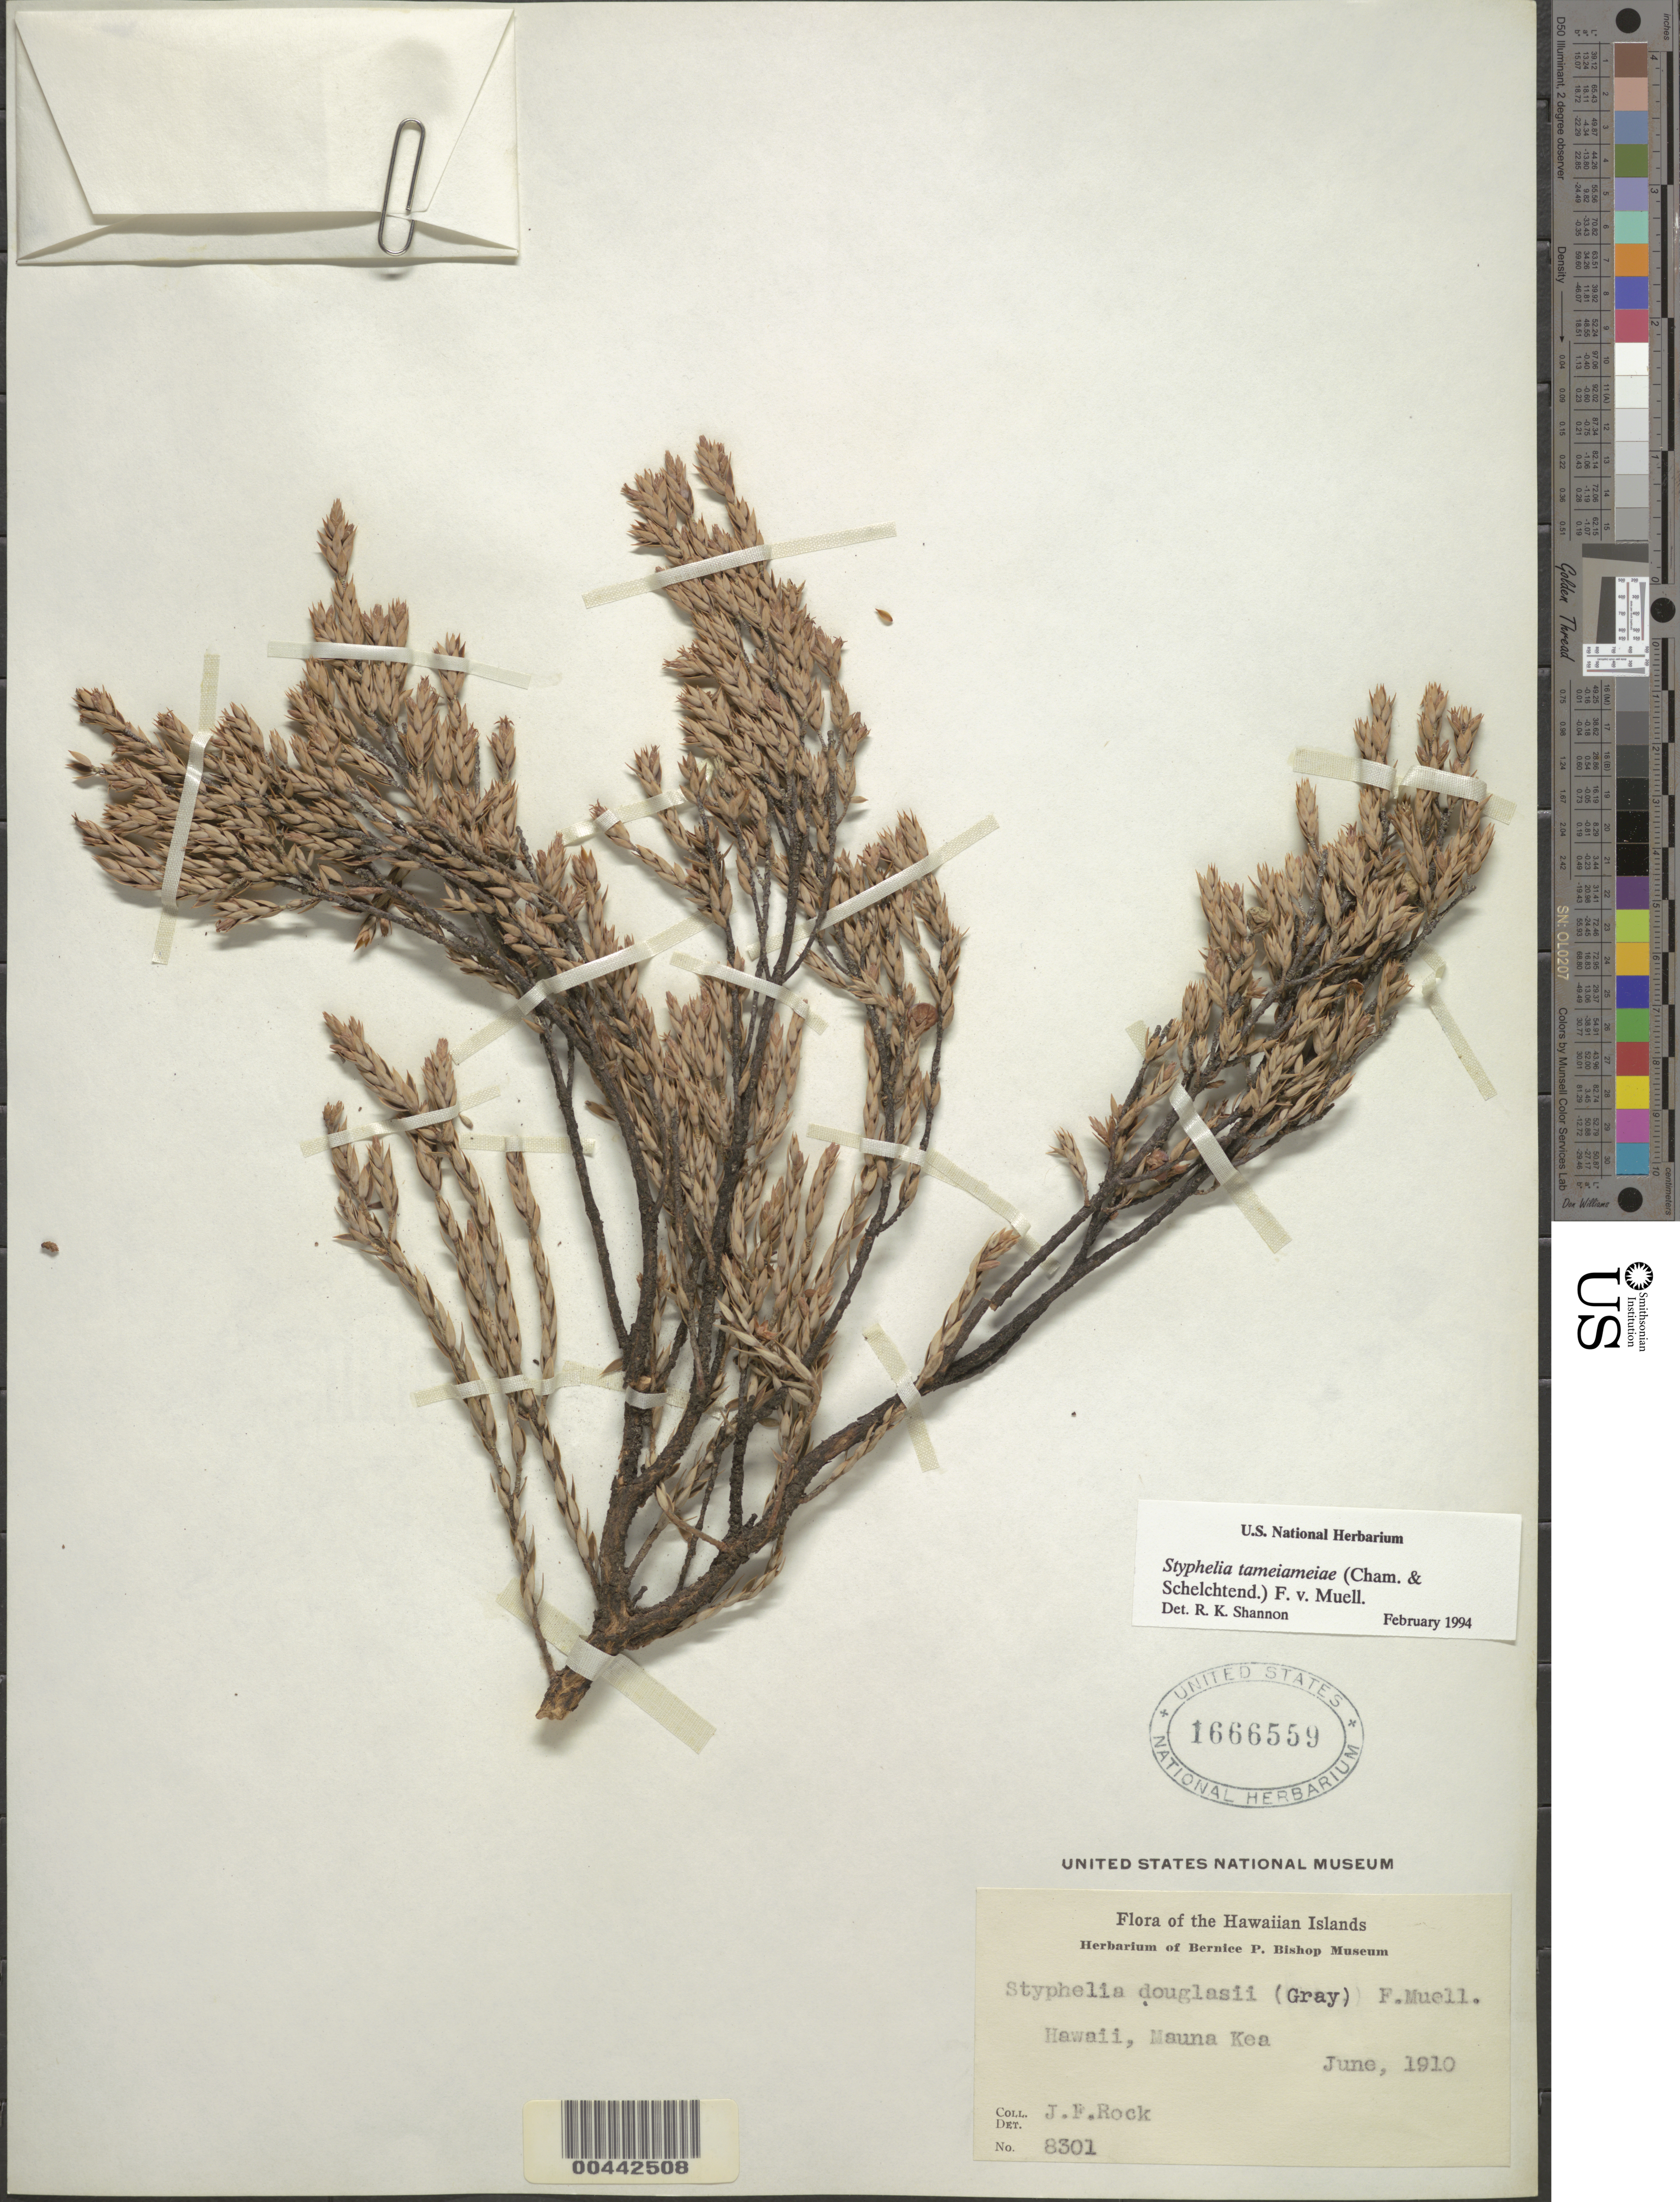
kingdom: Plantae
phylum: Tracheophyta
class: Magnoliopsida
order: Ericales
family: Ericaceae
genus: Leptecophylla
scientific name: Leptecophylla tameiameiae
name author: (Cham. & Schltdl.) C.M. Weiller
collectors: J. F. Rock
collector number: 8301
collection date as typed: Jun 1910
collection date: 1910-06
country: United States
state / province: Hawaii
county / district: Hawaii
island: Hawaii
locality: Mauna Kea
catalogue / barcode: US 1666559